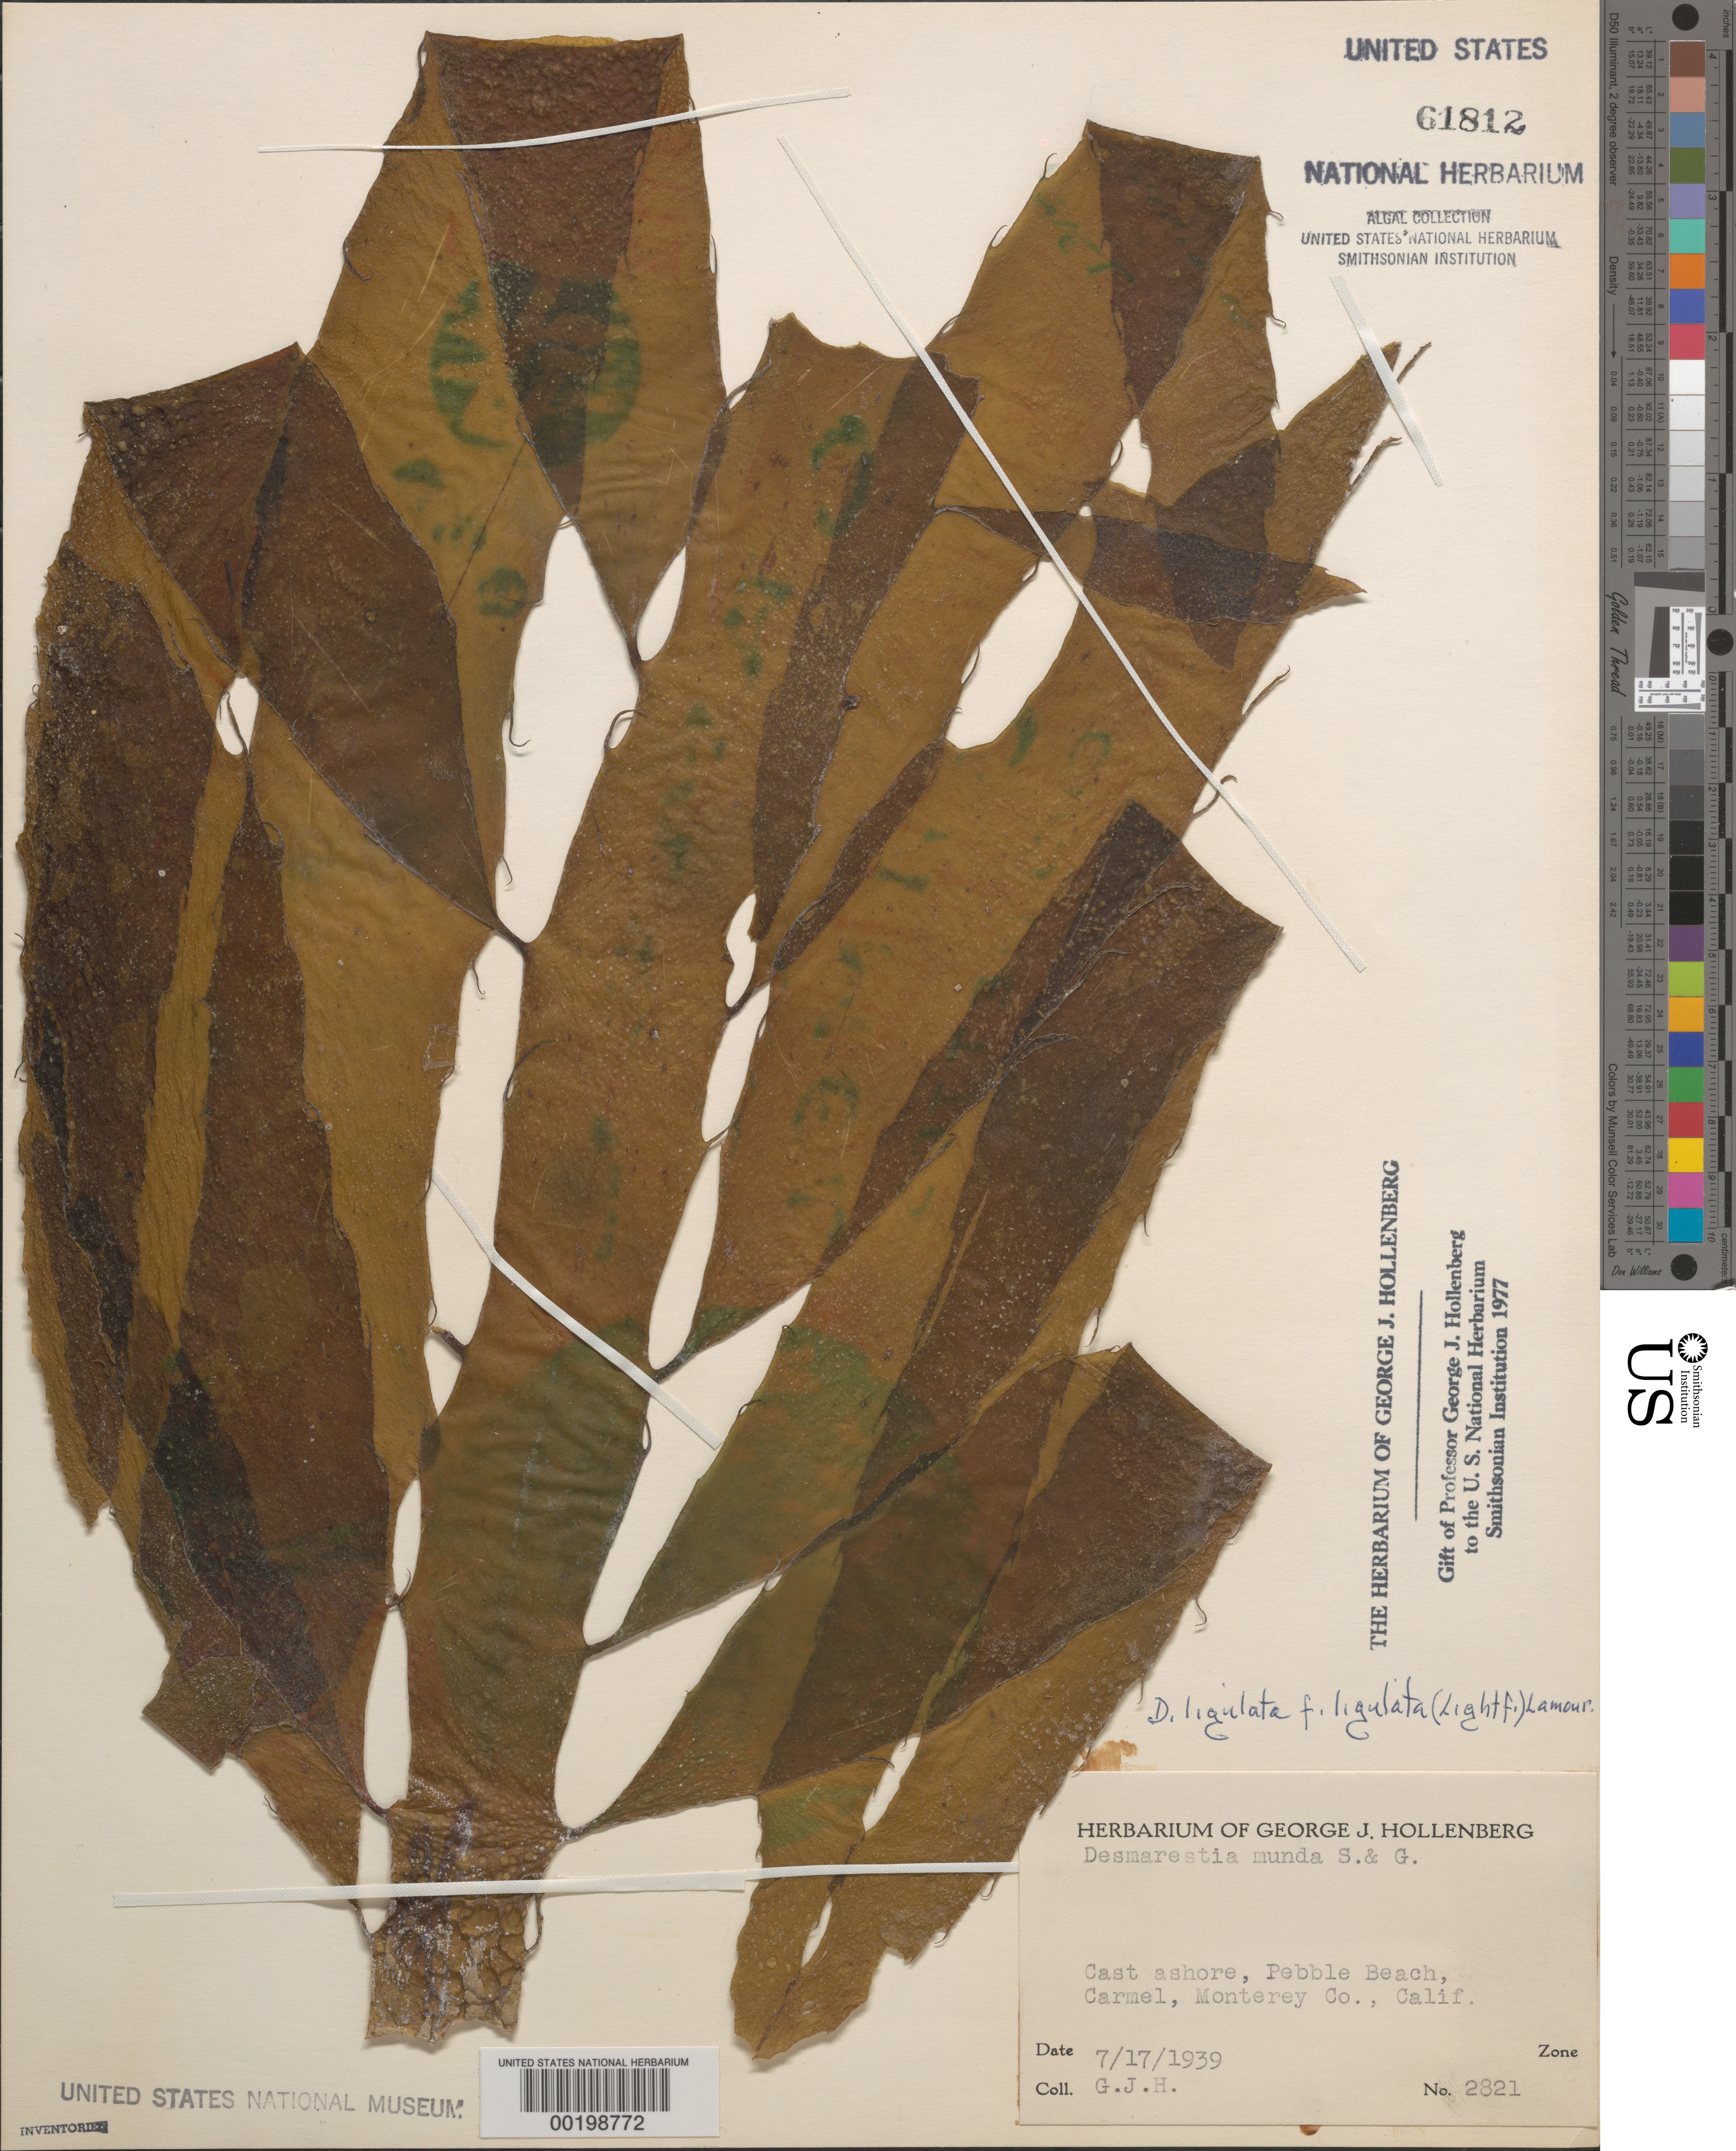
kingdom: Chromista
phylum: Ochrophyta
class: Phaeophyceae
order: Desmarestiales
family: Desmarestiaceae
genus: Desmarestia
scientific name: Desmarestia ligulata f. ligulata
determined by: Hollenberg, George J.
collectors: G. Hollenberg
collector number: GJH 2821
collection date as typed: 17 Jul 1939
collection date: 1939-07-17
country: United States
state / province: California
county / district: Monterey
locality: Pebble Beach, Carmel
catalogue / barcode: US 61812